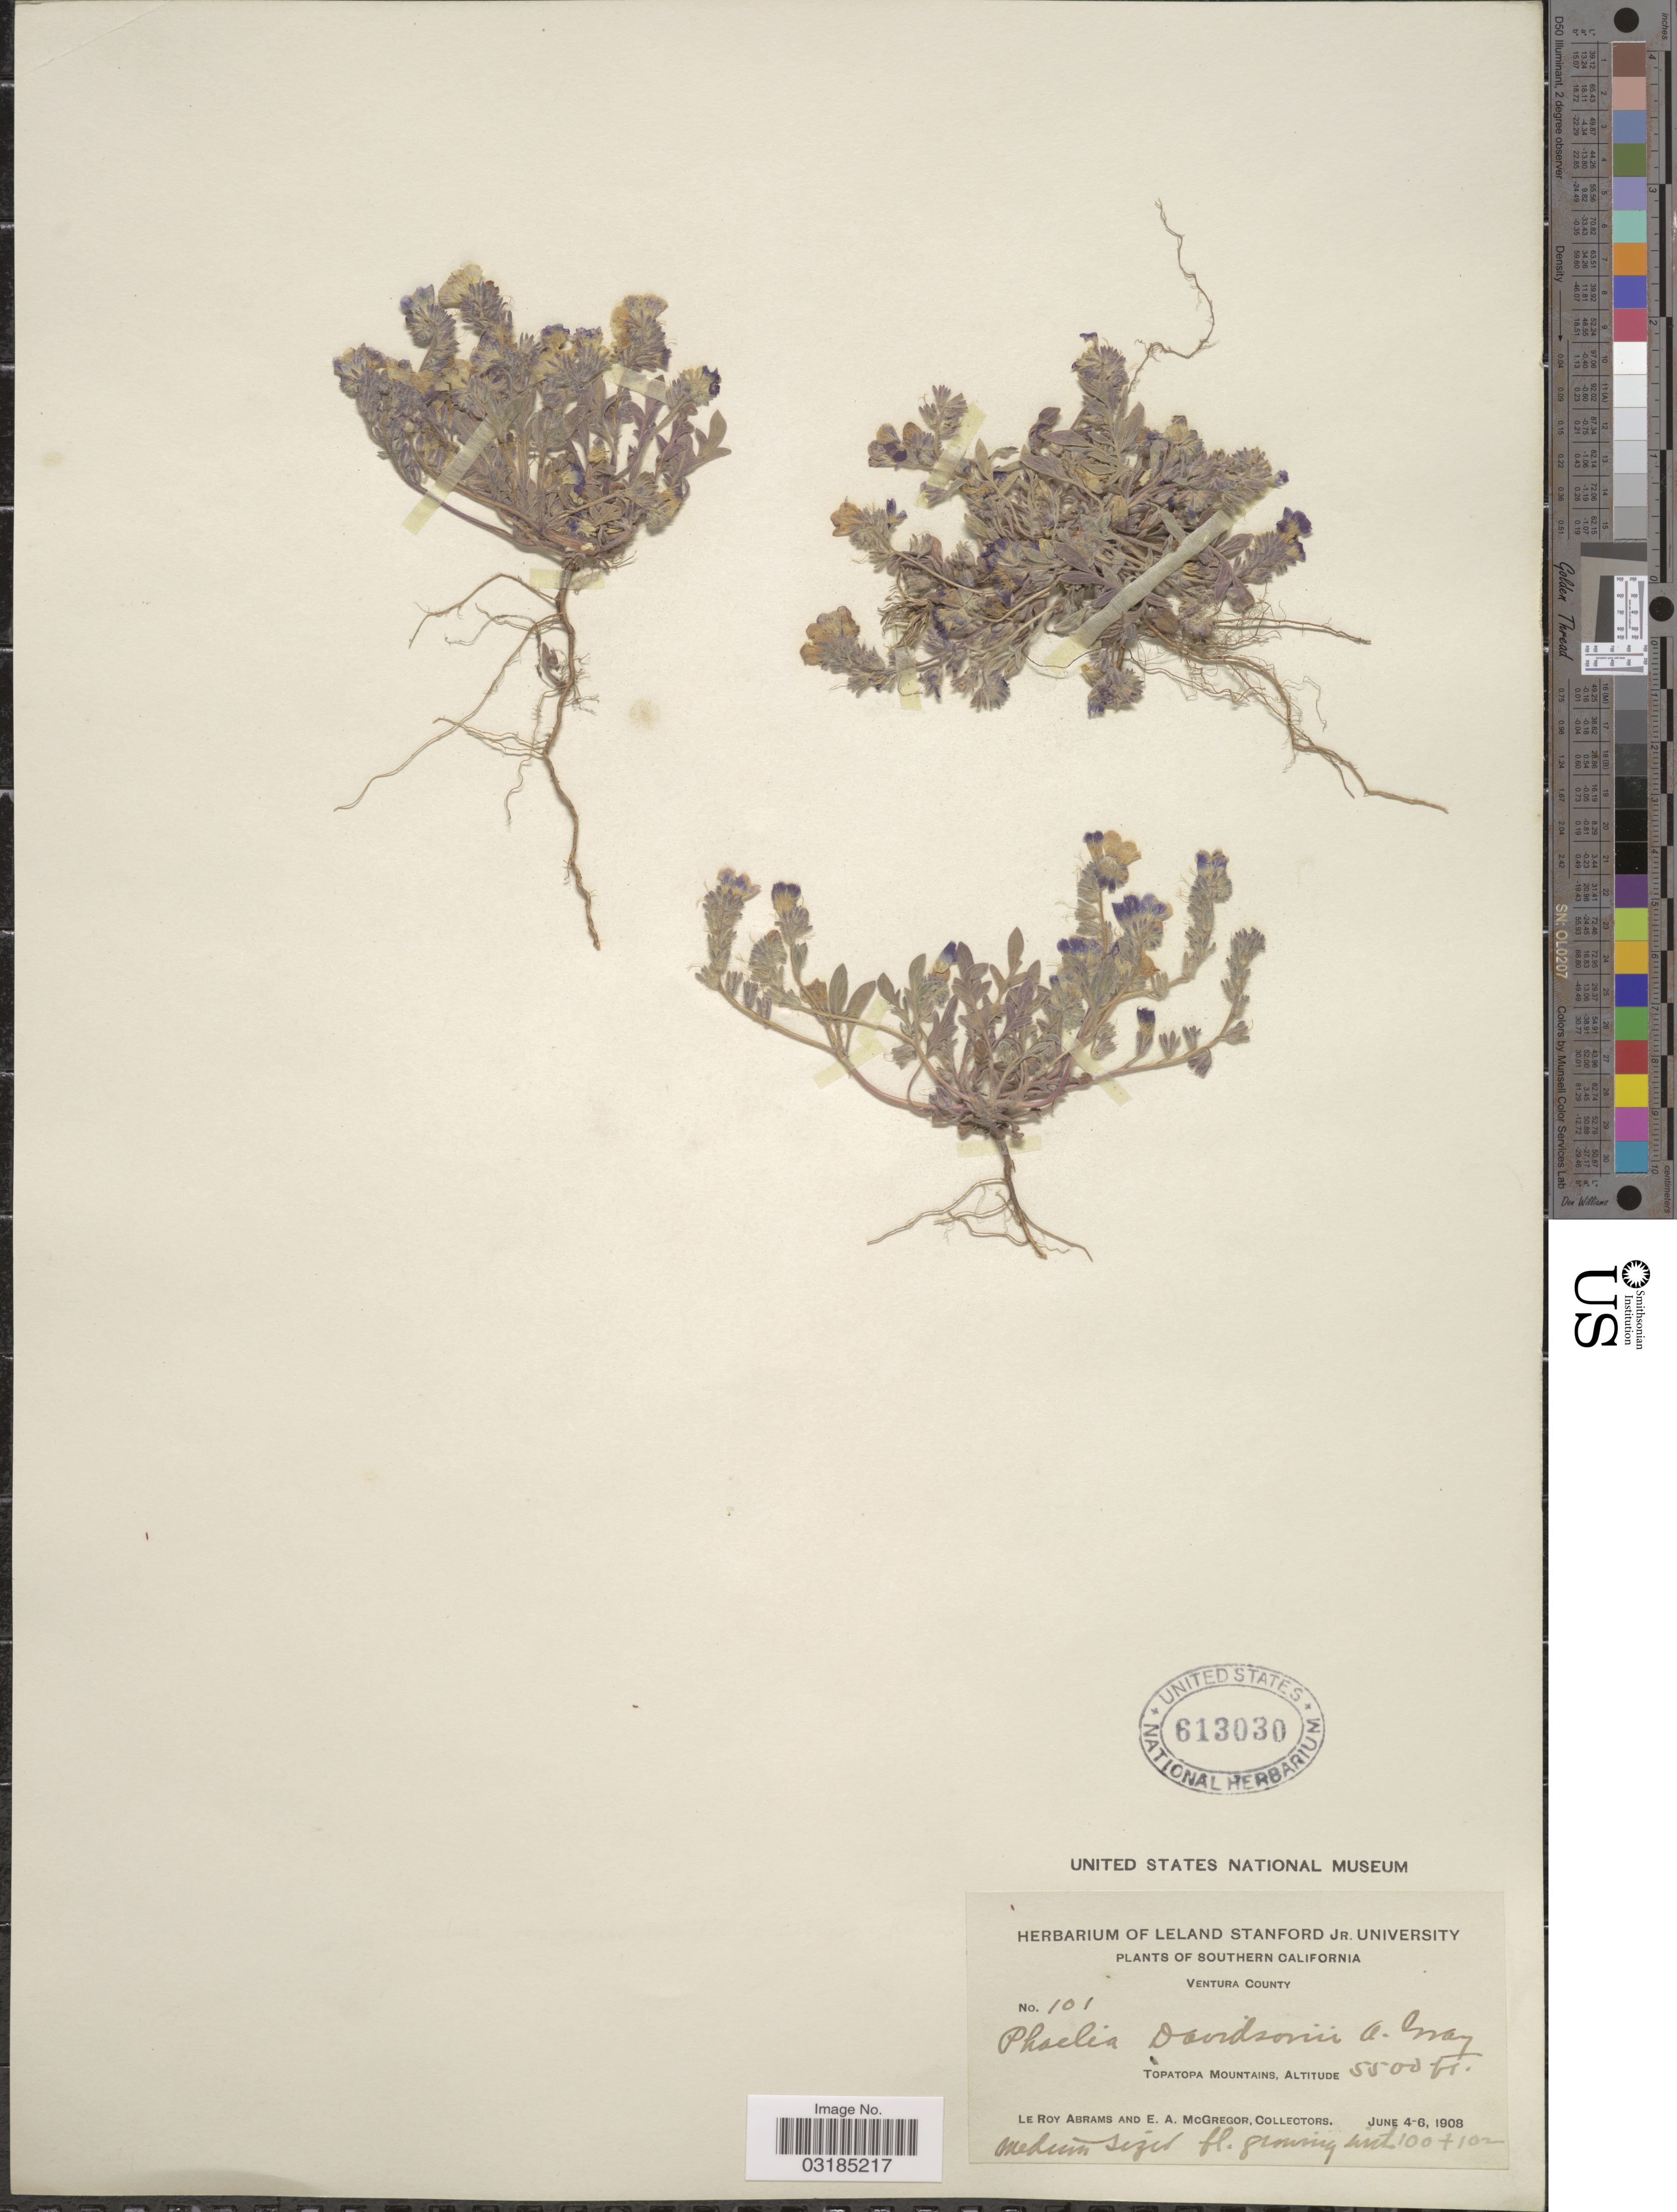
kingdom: Plantae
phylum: Tracheophyta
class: Magnoliopsida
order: Boraginales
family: Hydrophyllaceae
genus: Phacelia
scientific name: Phacelia davidsonii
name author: A. Gray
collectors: L. Abrams & E. A. McGregor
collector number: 101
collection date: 1908-06-04/1908-06-06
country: United States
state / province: California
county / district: Ventura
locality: Southern California. Ventura County. Topatopa Mountains.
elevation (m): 1676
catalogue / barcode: US 613030